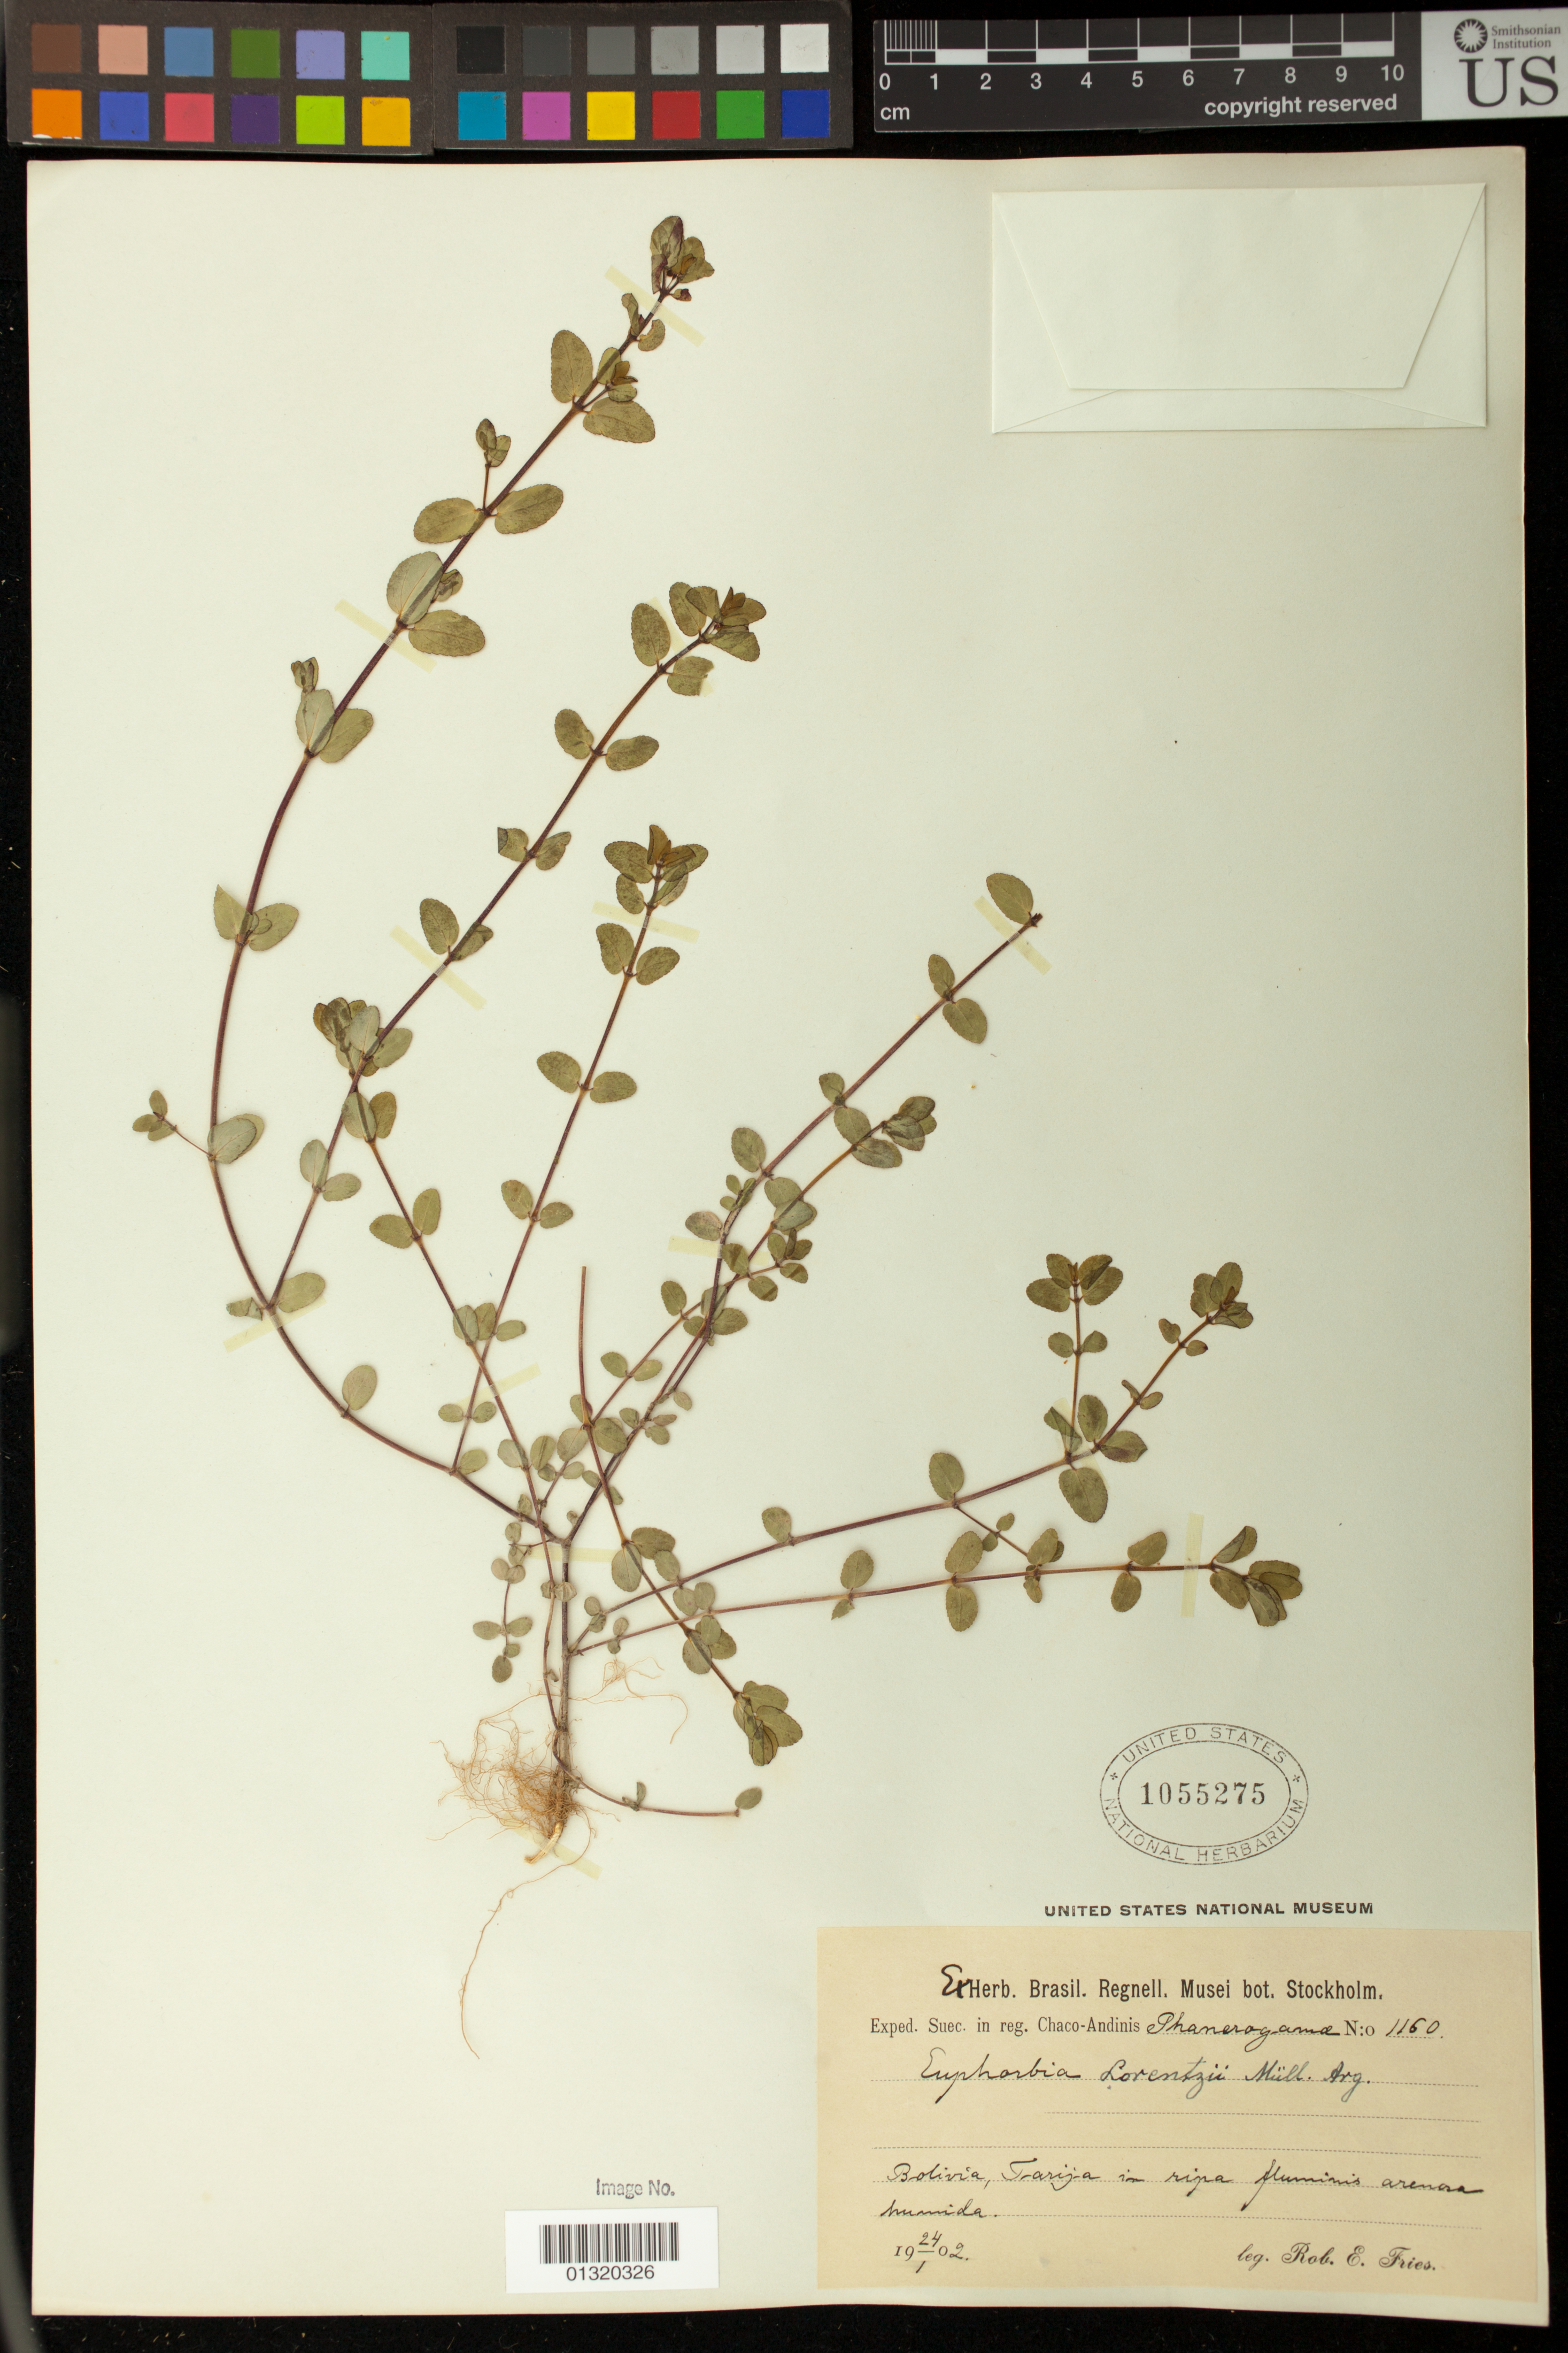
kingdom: Plantae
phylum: Tracheophyta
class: Magnoliopsida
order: Malpighiales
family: Euphorbiaceae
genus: Euphorbia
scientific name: Euphorbia lorentzii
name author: Müll. Arg.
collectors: R. E. Fries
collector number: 1160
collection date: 1902-01-24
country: Bolivia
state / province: Tarija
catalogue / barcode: US 1055275